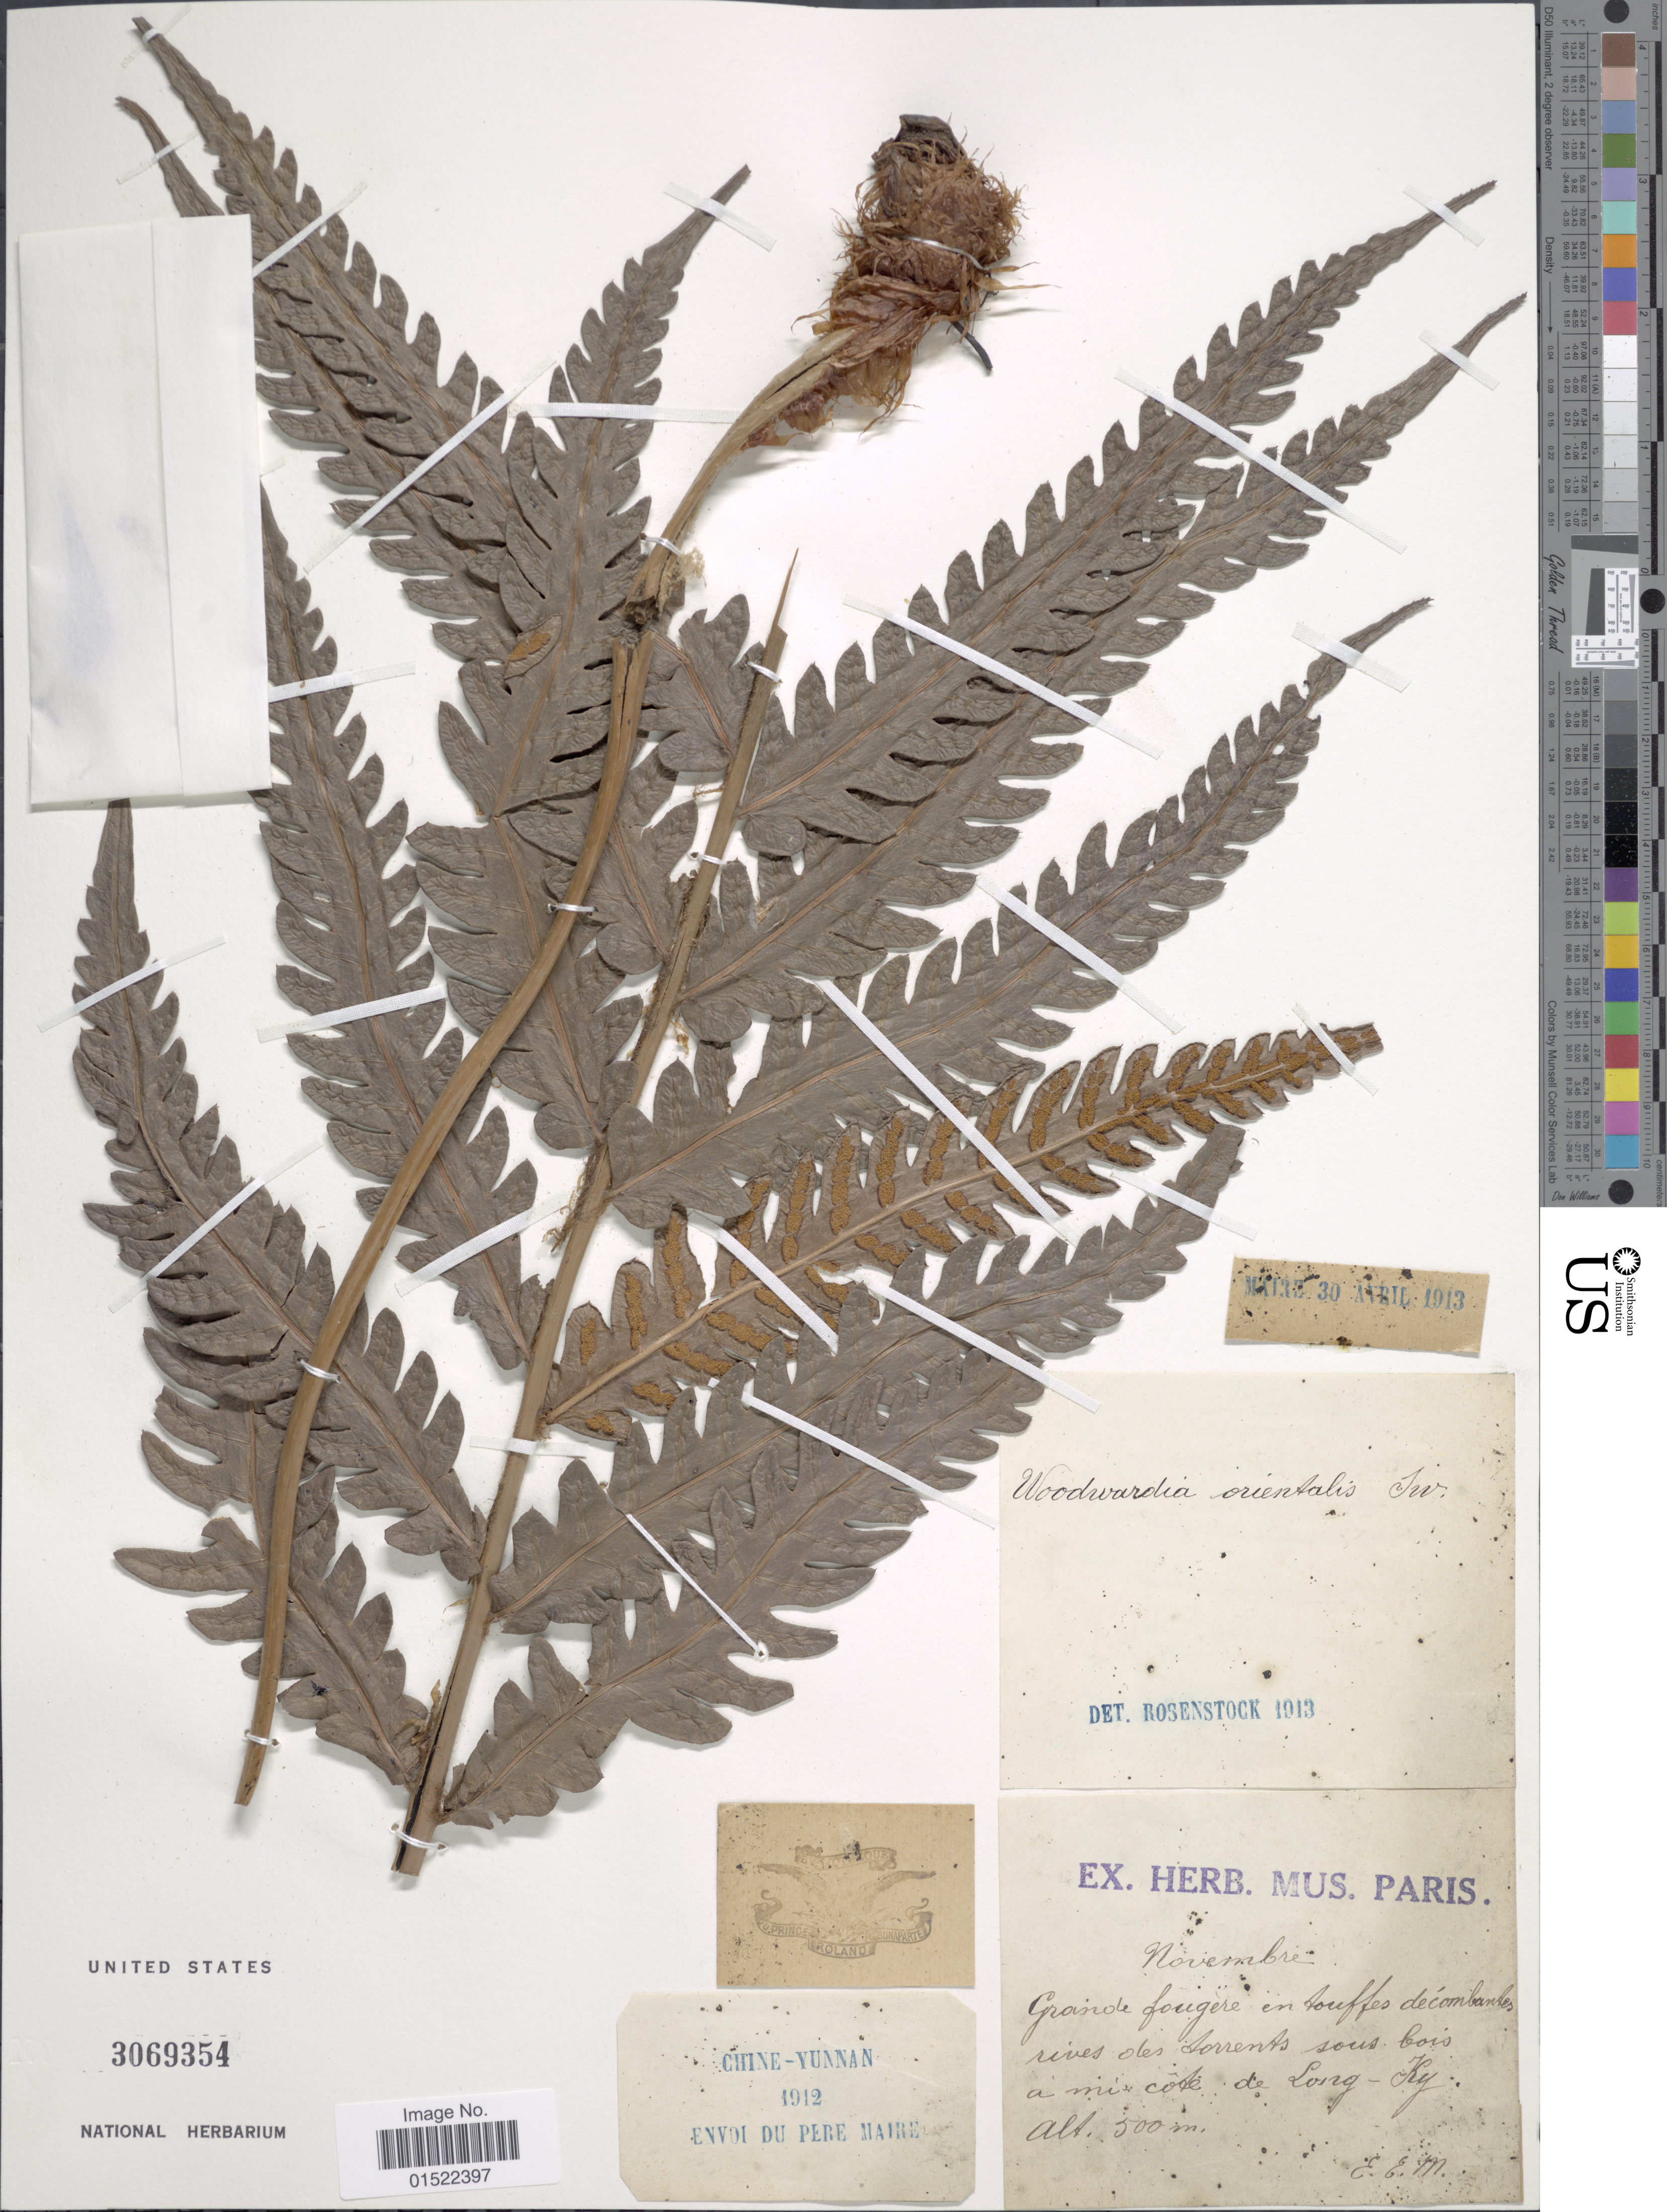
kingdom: Plantae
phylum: Tracheophyta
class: Polypodiopsida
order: Polypodiales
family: Blechnaceae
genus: Woodwardia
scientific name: Woodwardia orientalis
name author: Sw.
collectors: E. E. M.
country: China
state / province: Yunnan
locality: Grande fougere en touffes decombrances rives oles torrents sous boos a mir cok de Long- Ky [interpreted]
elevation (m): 500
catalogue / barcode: US 3069354